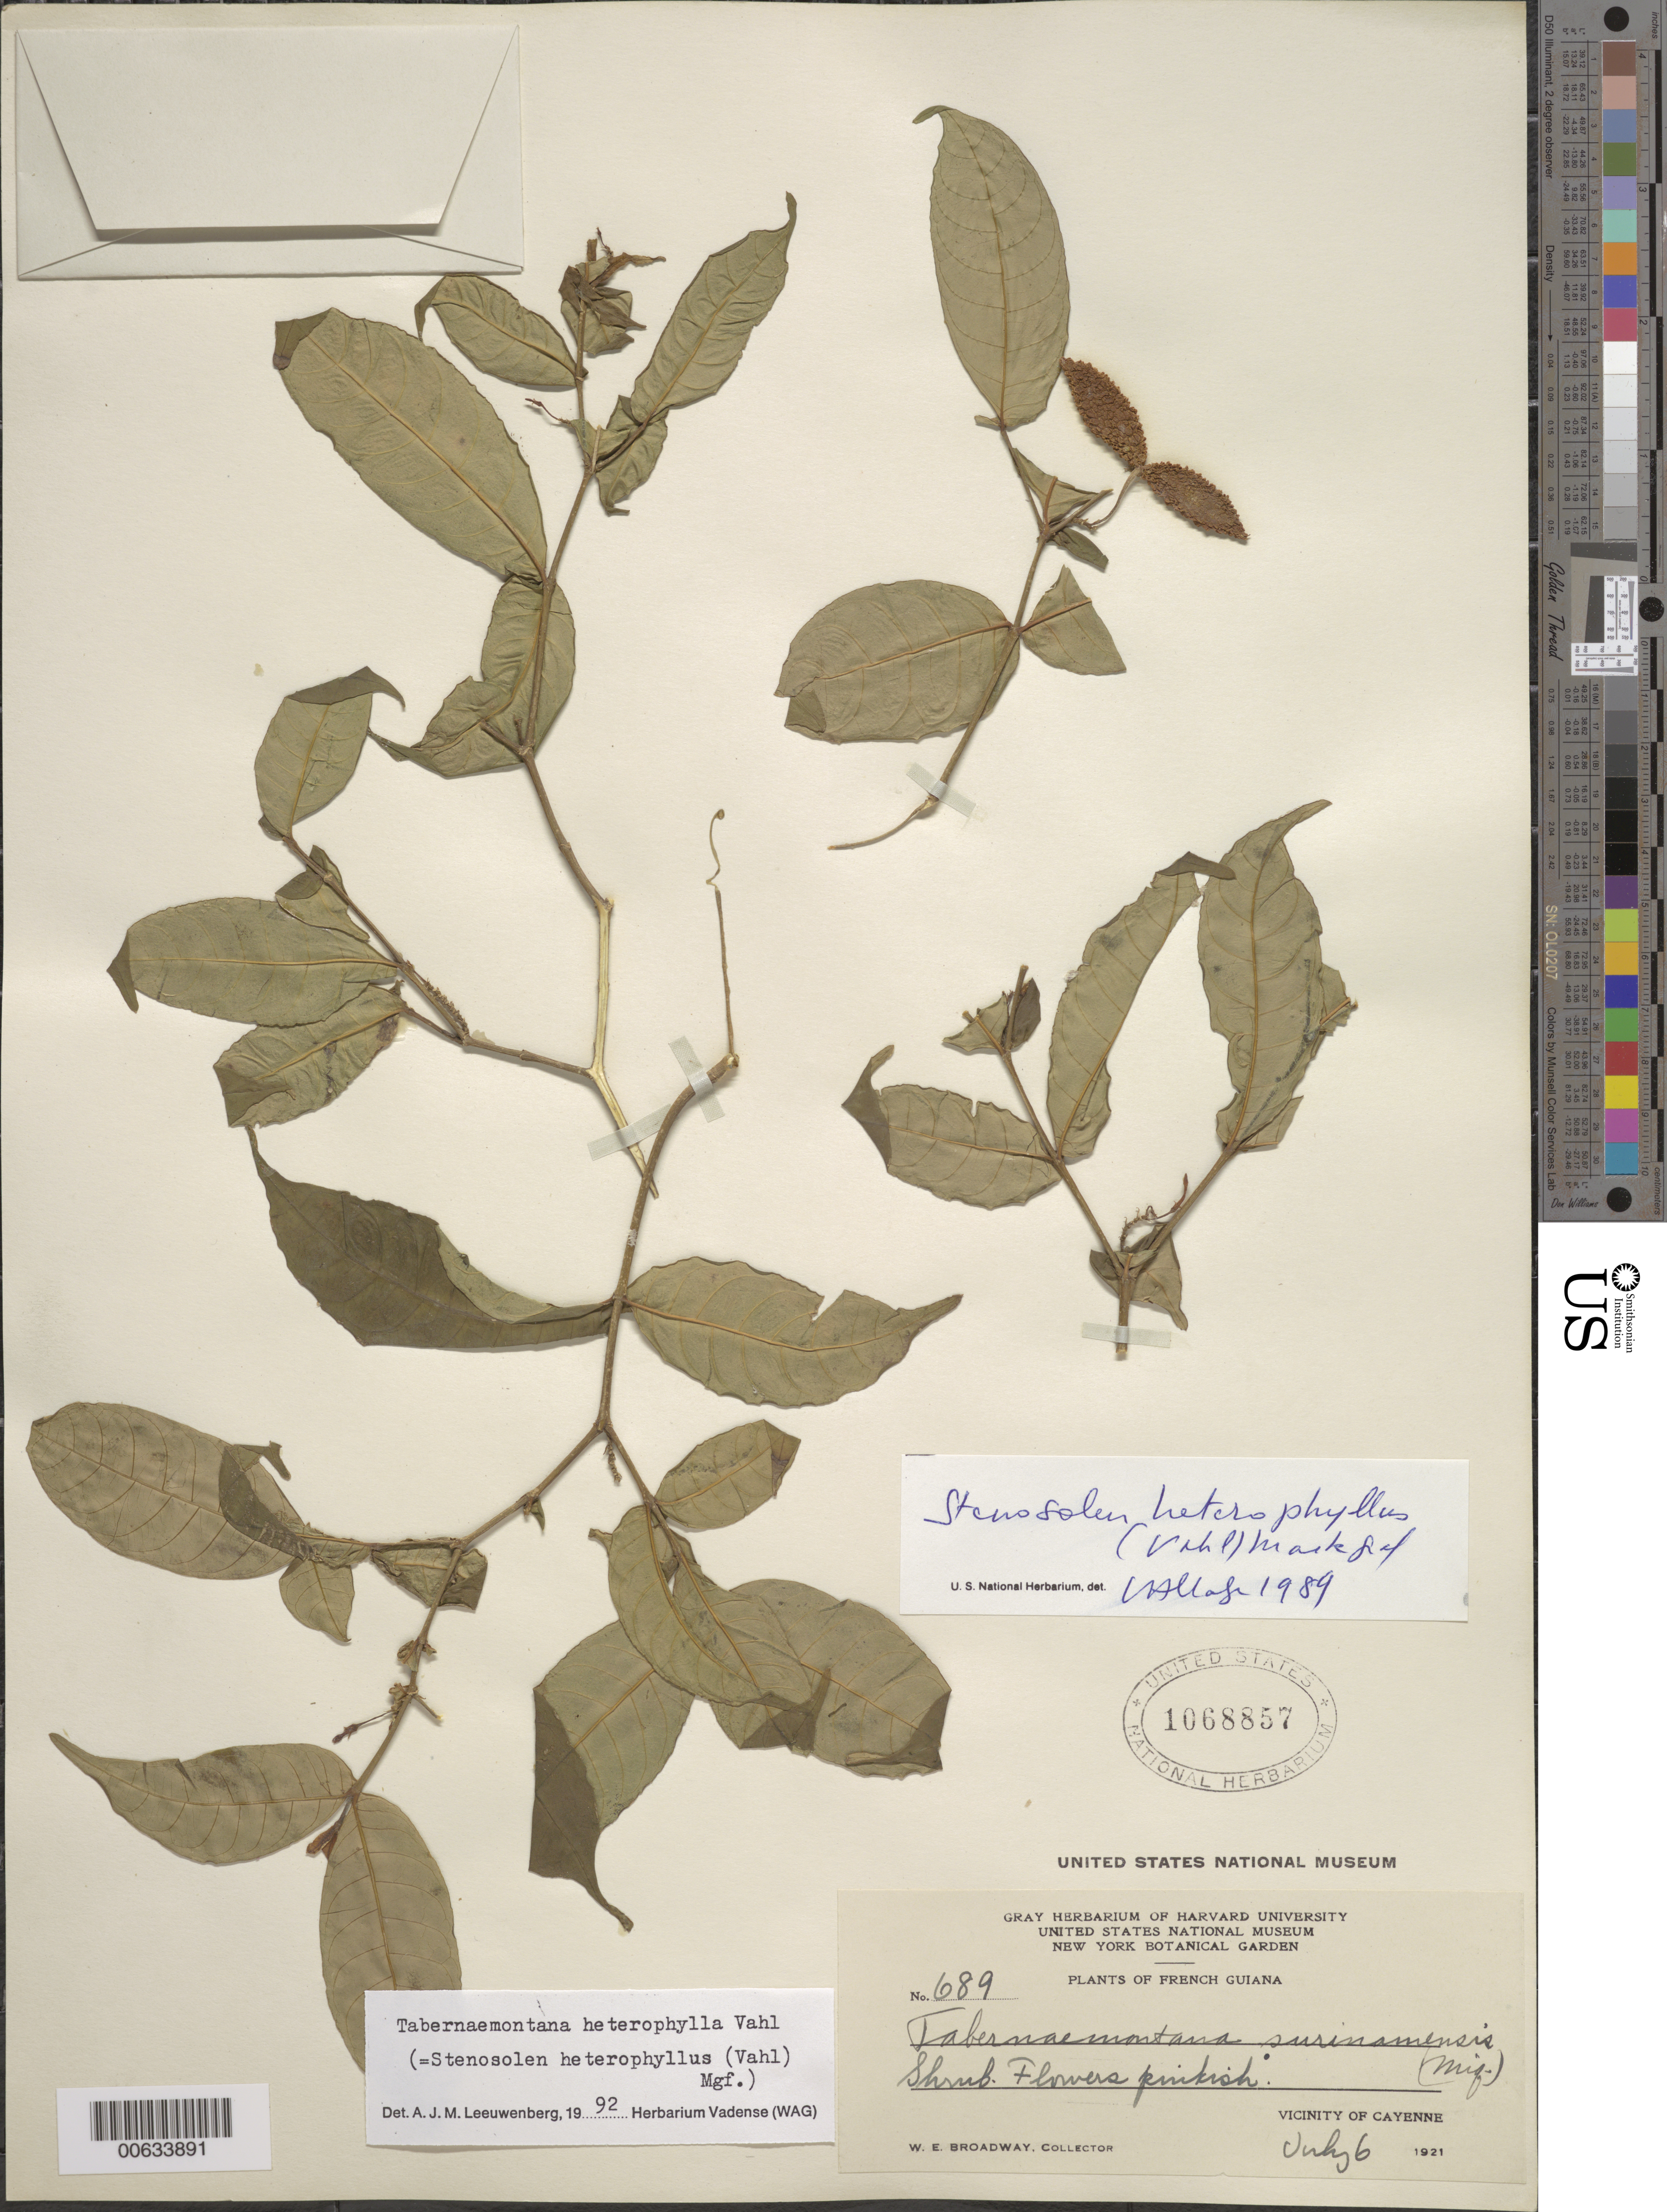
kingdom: Plantae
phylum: Tracheophyta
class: Magnoliopsida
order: Gentianales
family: Apocynaceae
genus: Tabernaemontana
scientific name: Tabernaemontana heterophylla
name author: Vahl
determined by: Leeuwenberg, A. J. M.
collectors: W. E. Broadway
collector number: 689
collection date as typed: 6-Jul-21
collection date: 1921-07-06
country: French Guiana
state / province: Cayenne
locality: Cayenne, vic.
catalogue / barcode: US 1068857